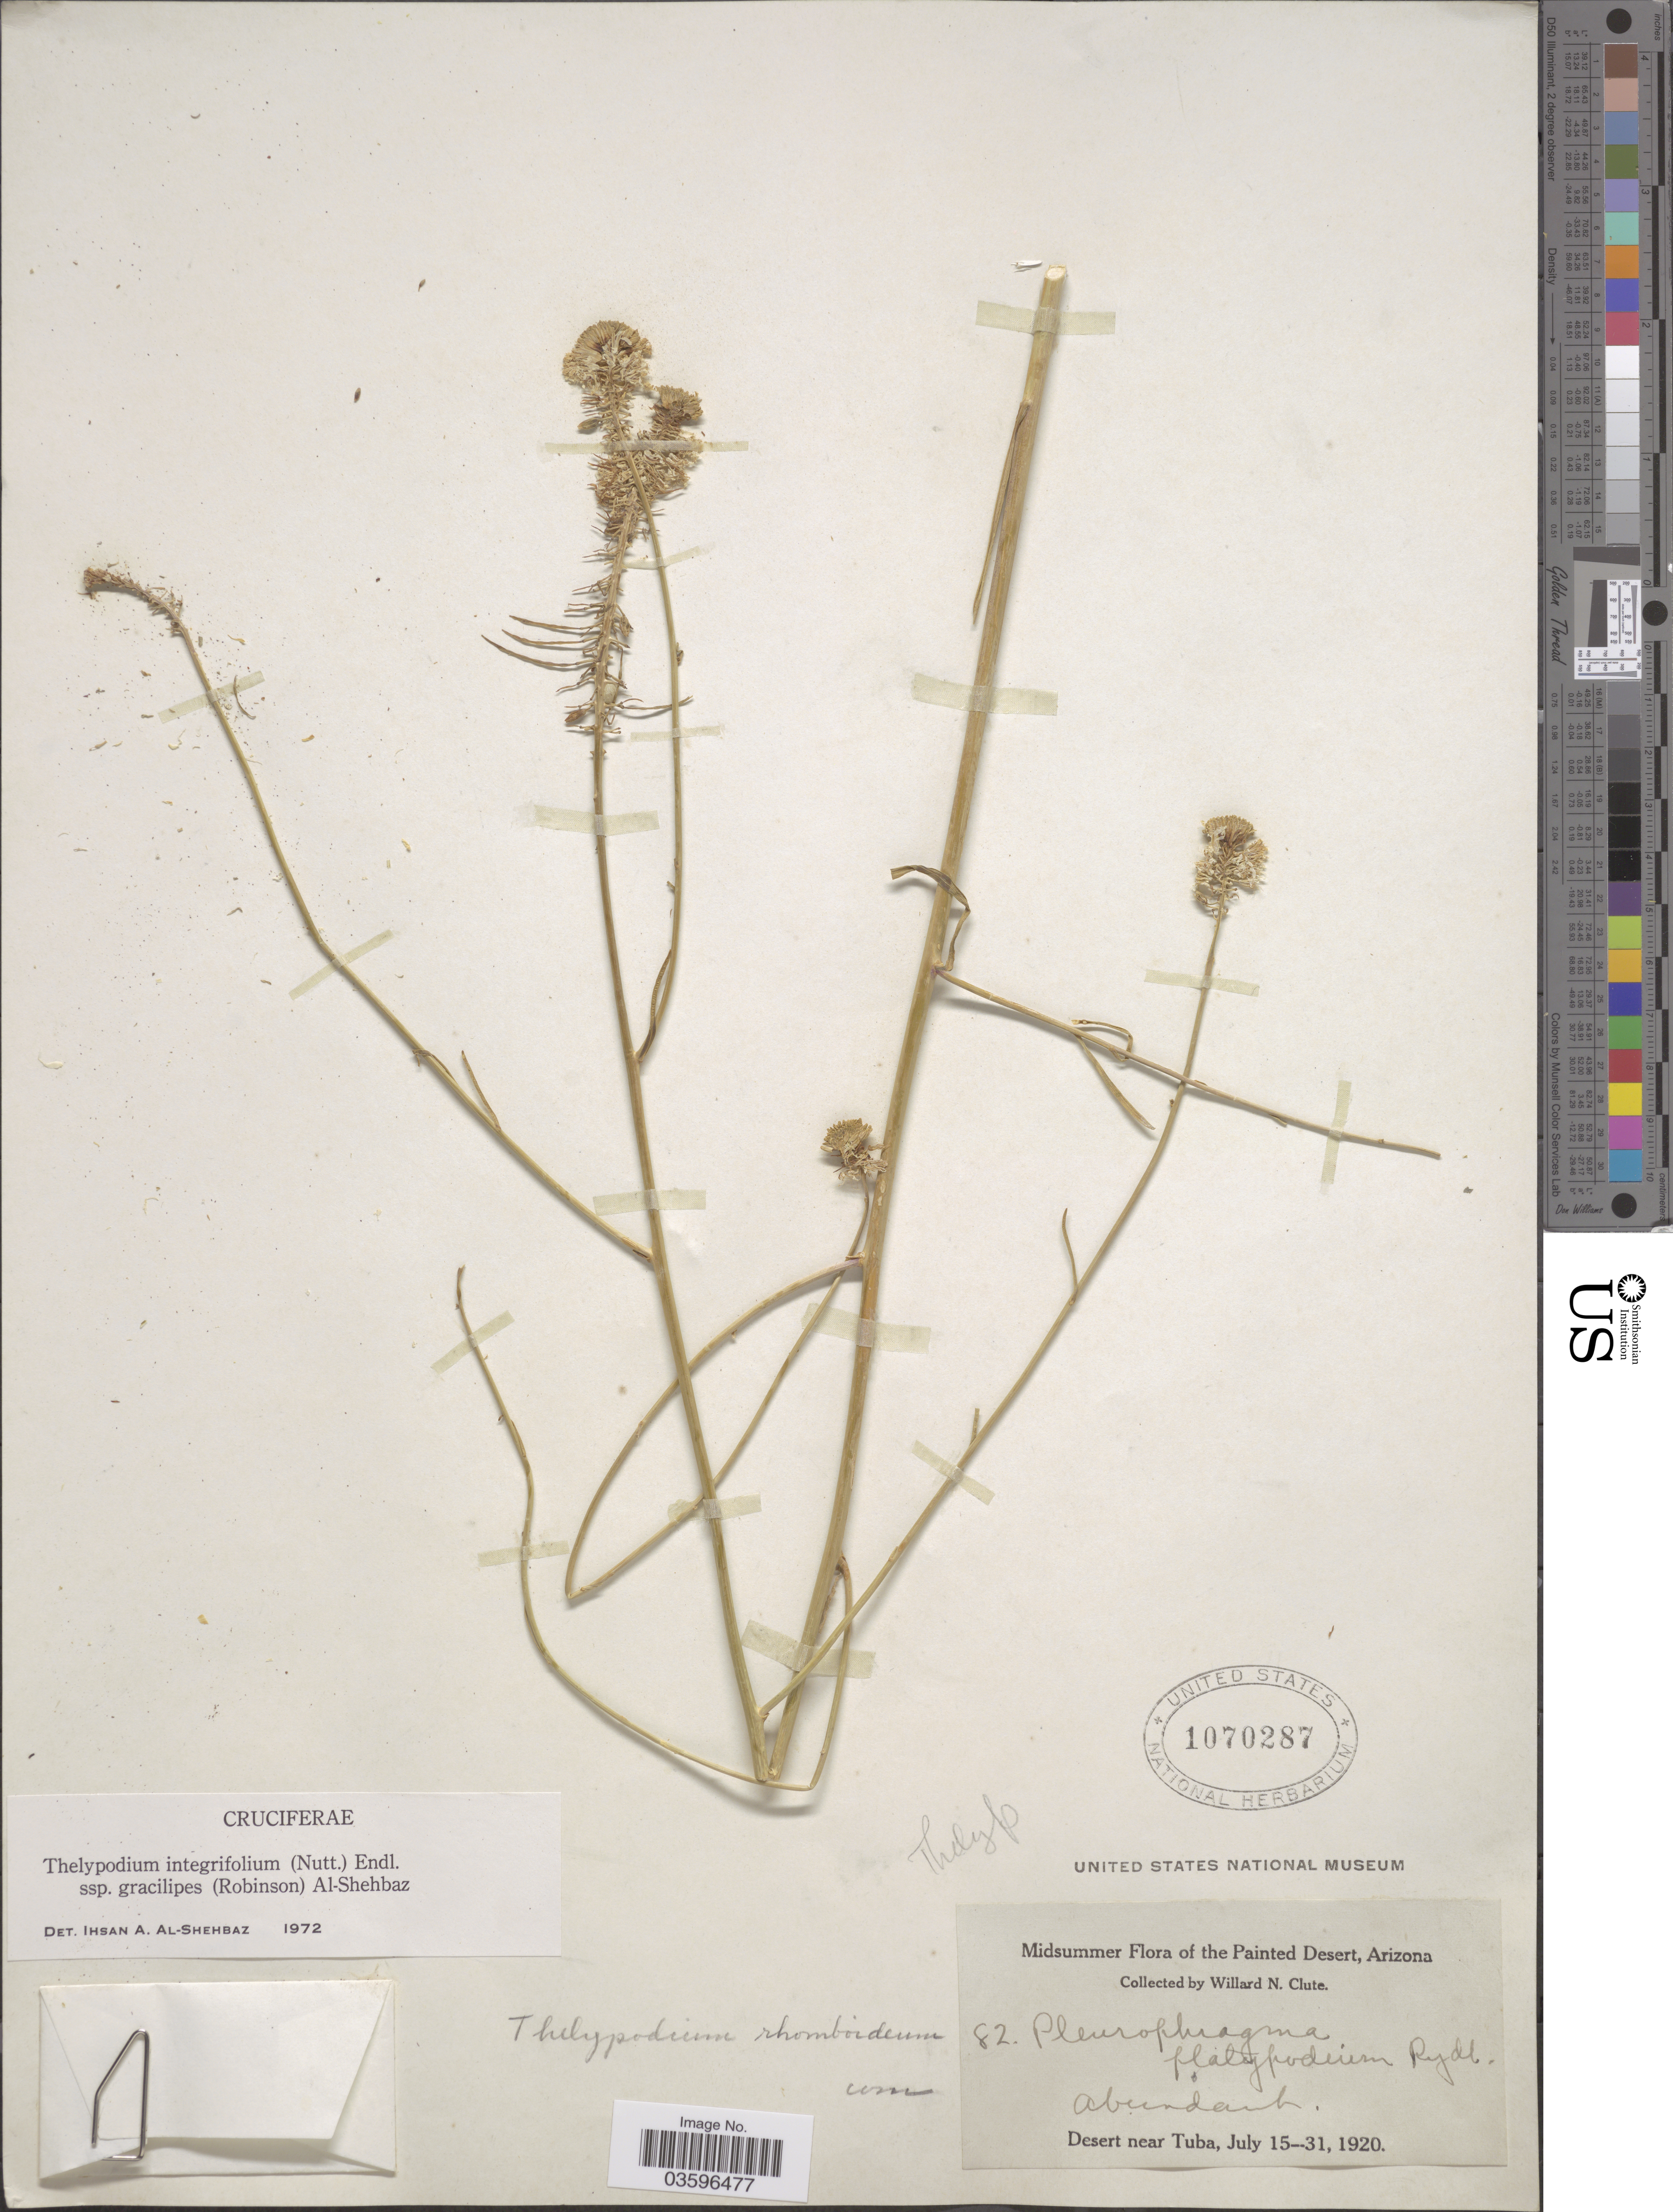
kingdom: Plantae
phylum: Tracheophyta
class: Magnoliopsida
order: Brassicales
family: Brassicaceae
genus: Thelypodium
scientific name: Thelypodium integrifolium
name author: (Nutt.) Endl.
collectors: W. N. Clute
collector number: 82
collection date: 1920-07-15/1920-07-31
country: United States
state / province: Arizona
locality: Painted Desert. Desert near Tuba.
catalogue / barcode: US 1070287